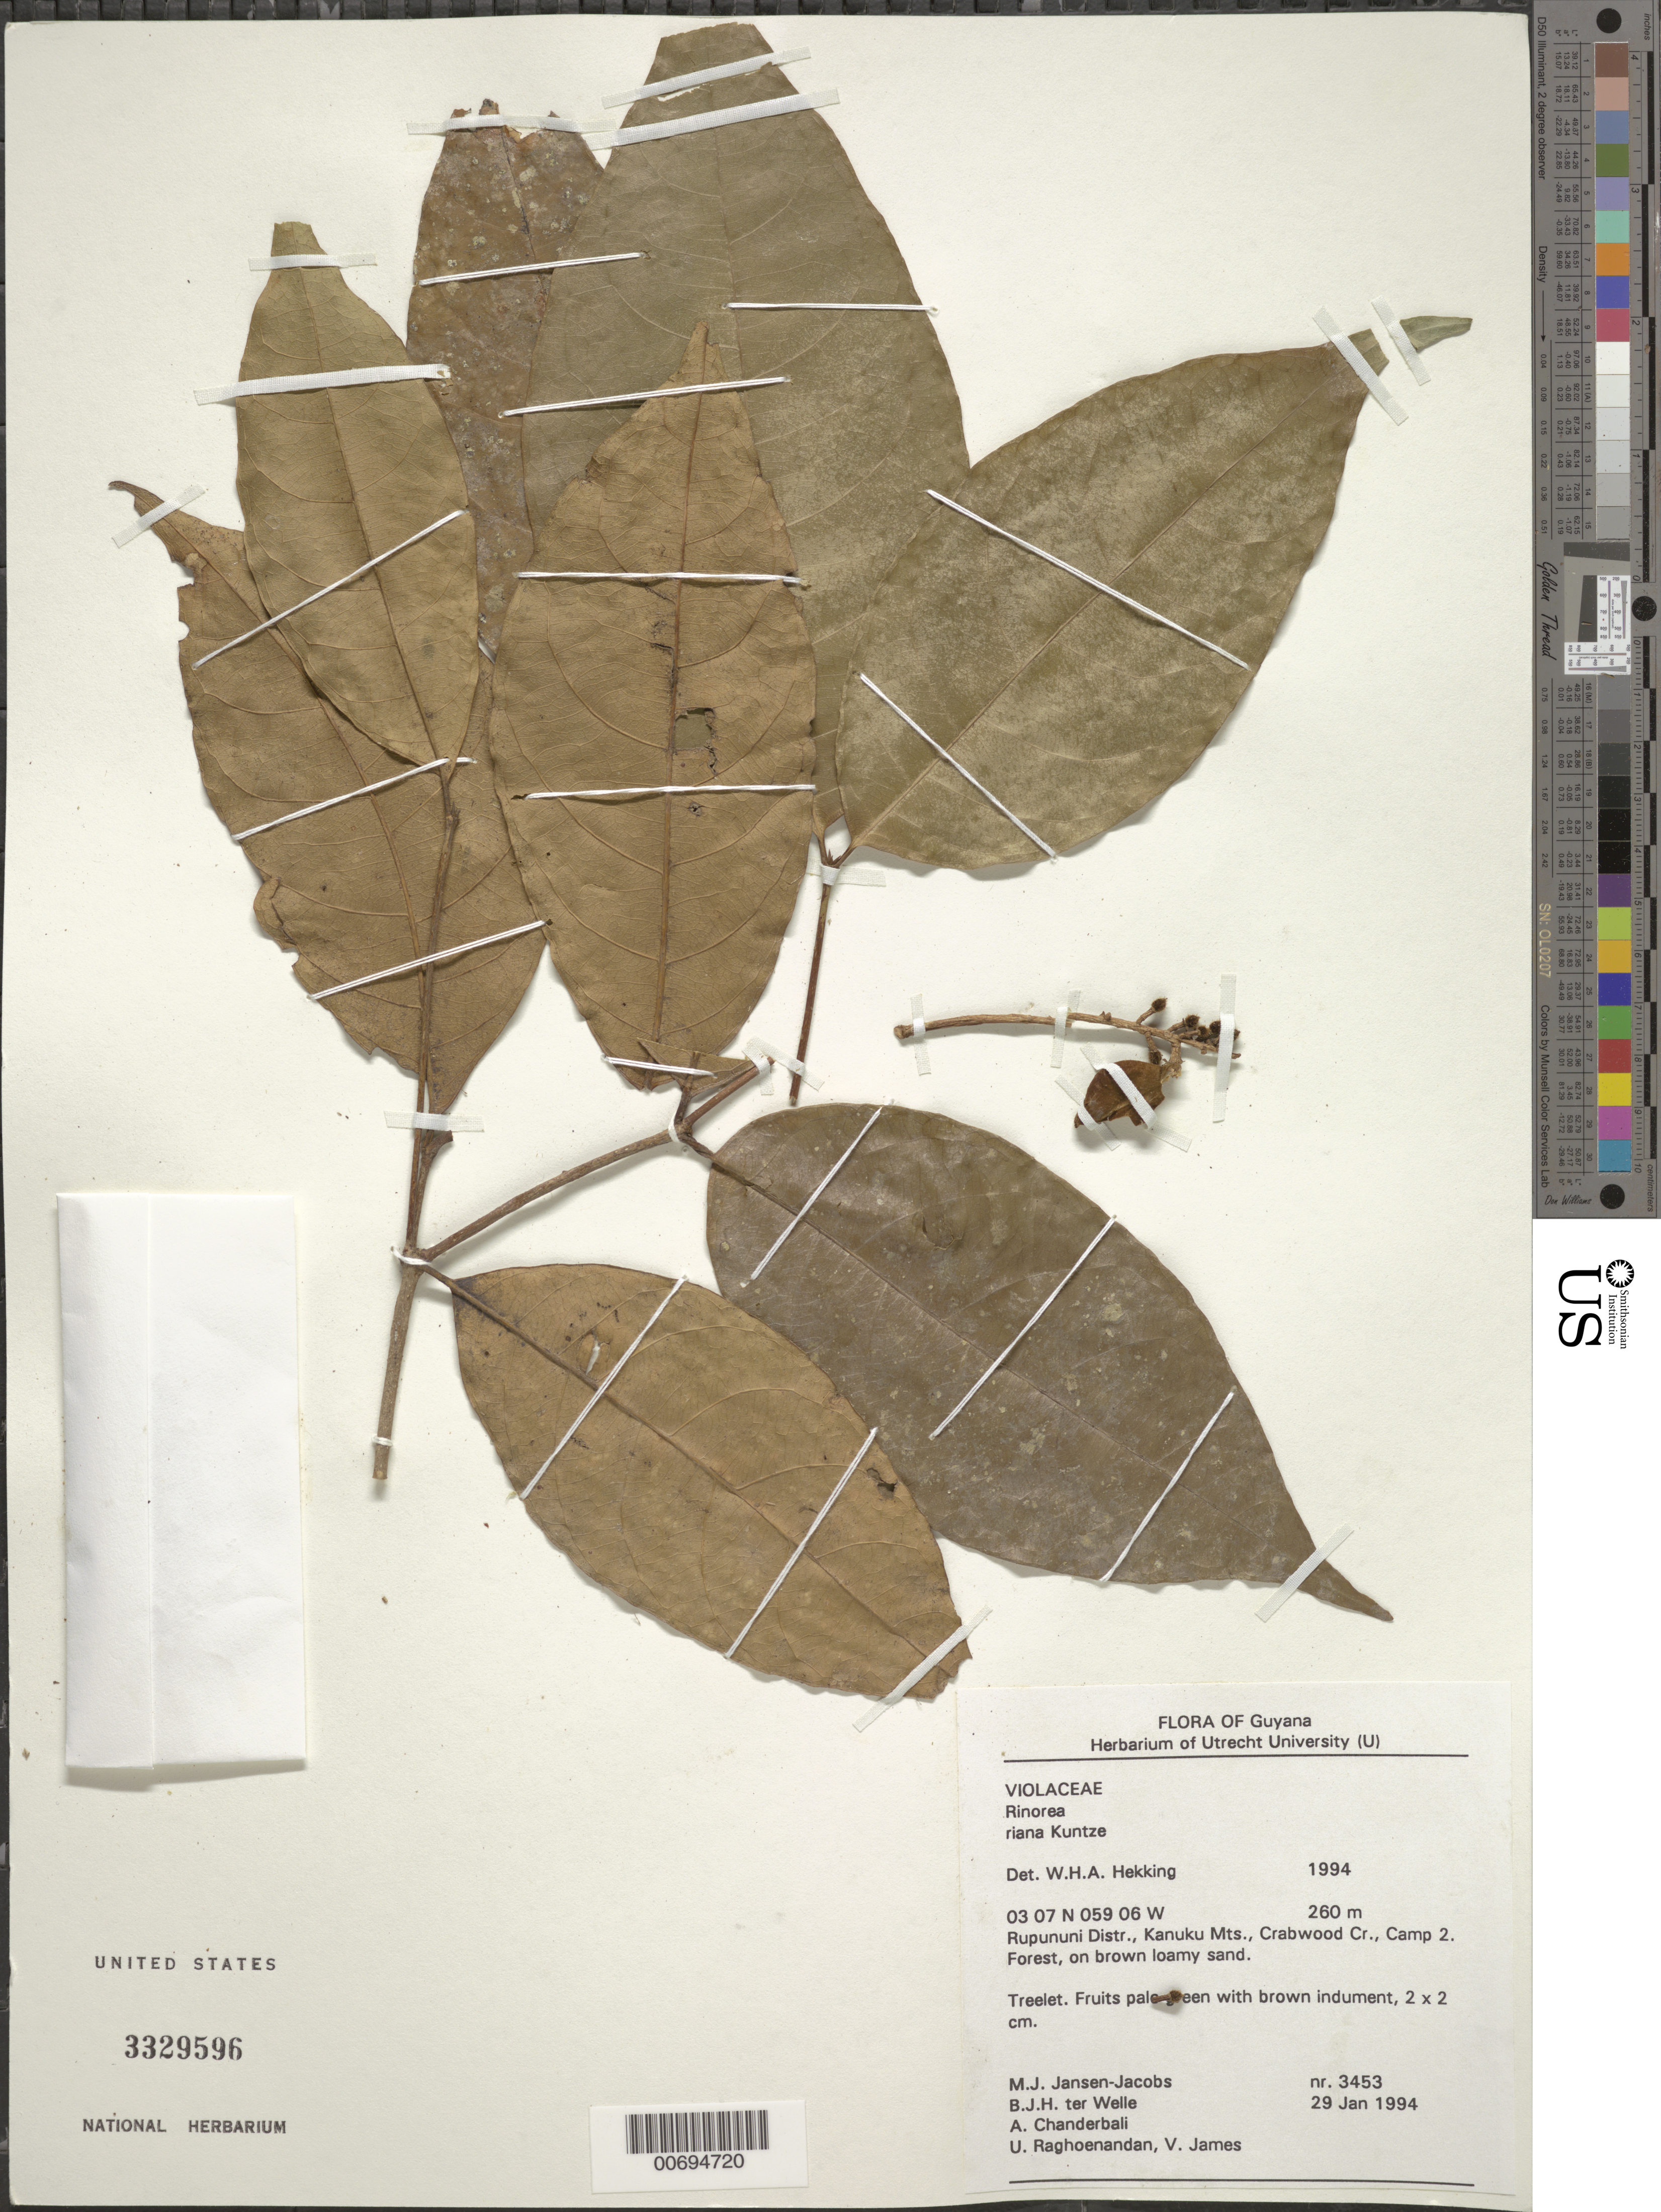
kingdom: Plantae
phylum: Tracheophyta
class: Magnoliopsida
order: Malpighiales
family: Violaceae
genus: Rinorea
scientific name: Rinorea riana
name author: Kuntze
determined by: Hekking, W. H. A.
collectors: M. J. Jansen-Jacobs, B. Welle, A. S. Chanderbali, U. Raghoenandan & V. James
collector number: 3453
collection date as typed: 29-Jan-94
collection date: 1994-01-29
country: Guyana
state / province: U. Takutu-U. Essequibo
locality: Crabwood Cr., Camp 2, Kanuku Mts., Rupununi District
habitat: Forest on brown loamy sand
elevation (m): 260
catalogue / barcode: US 3329596